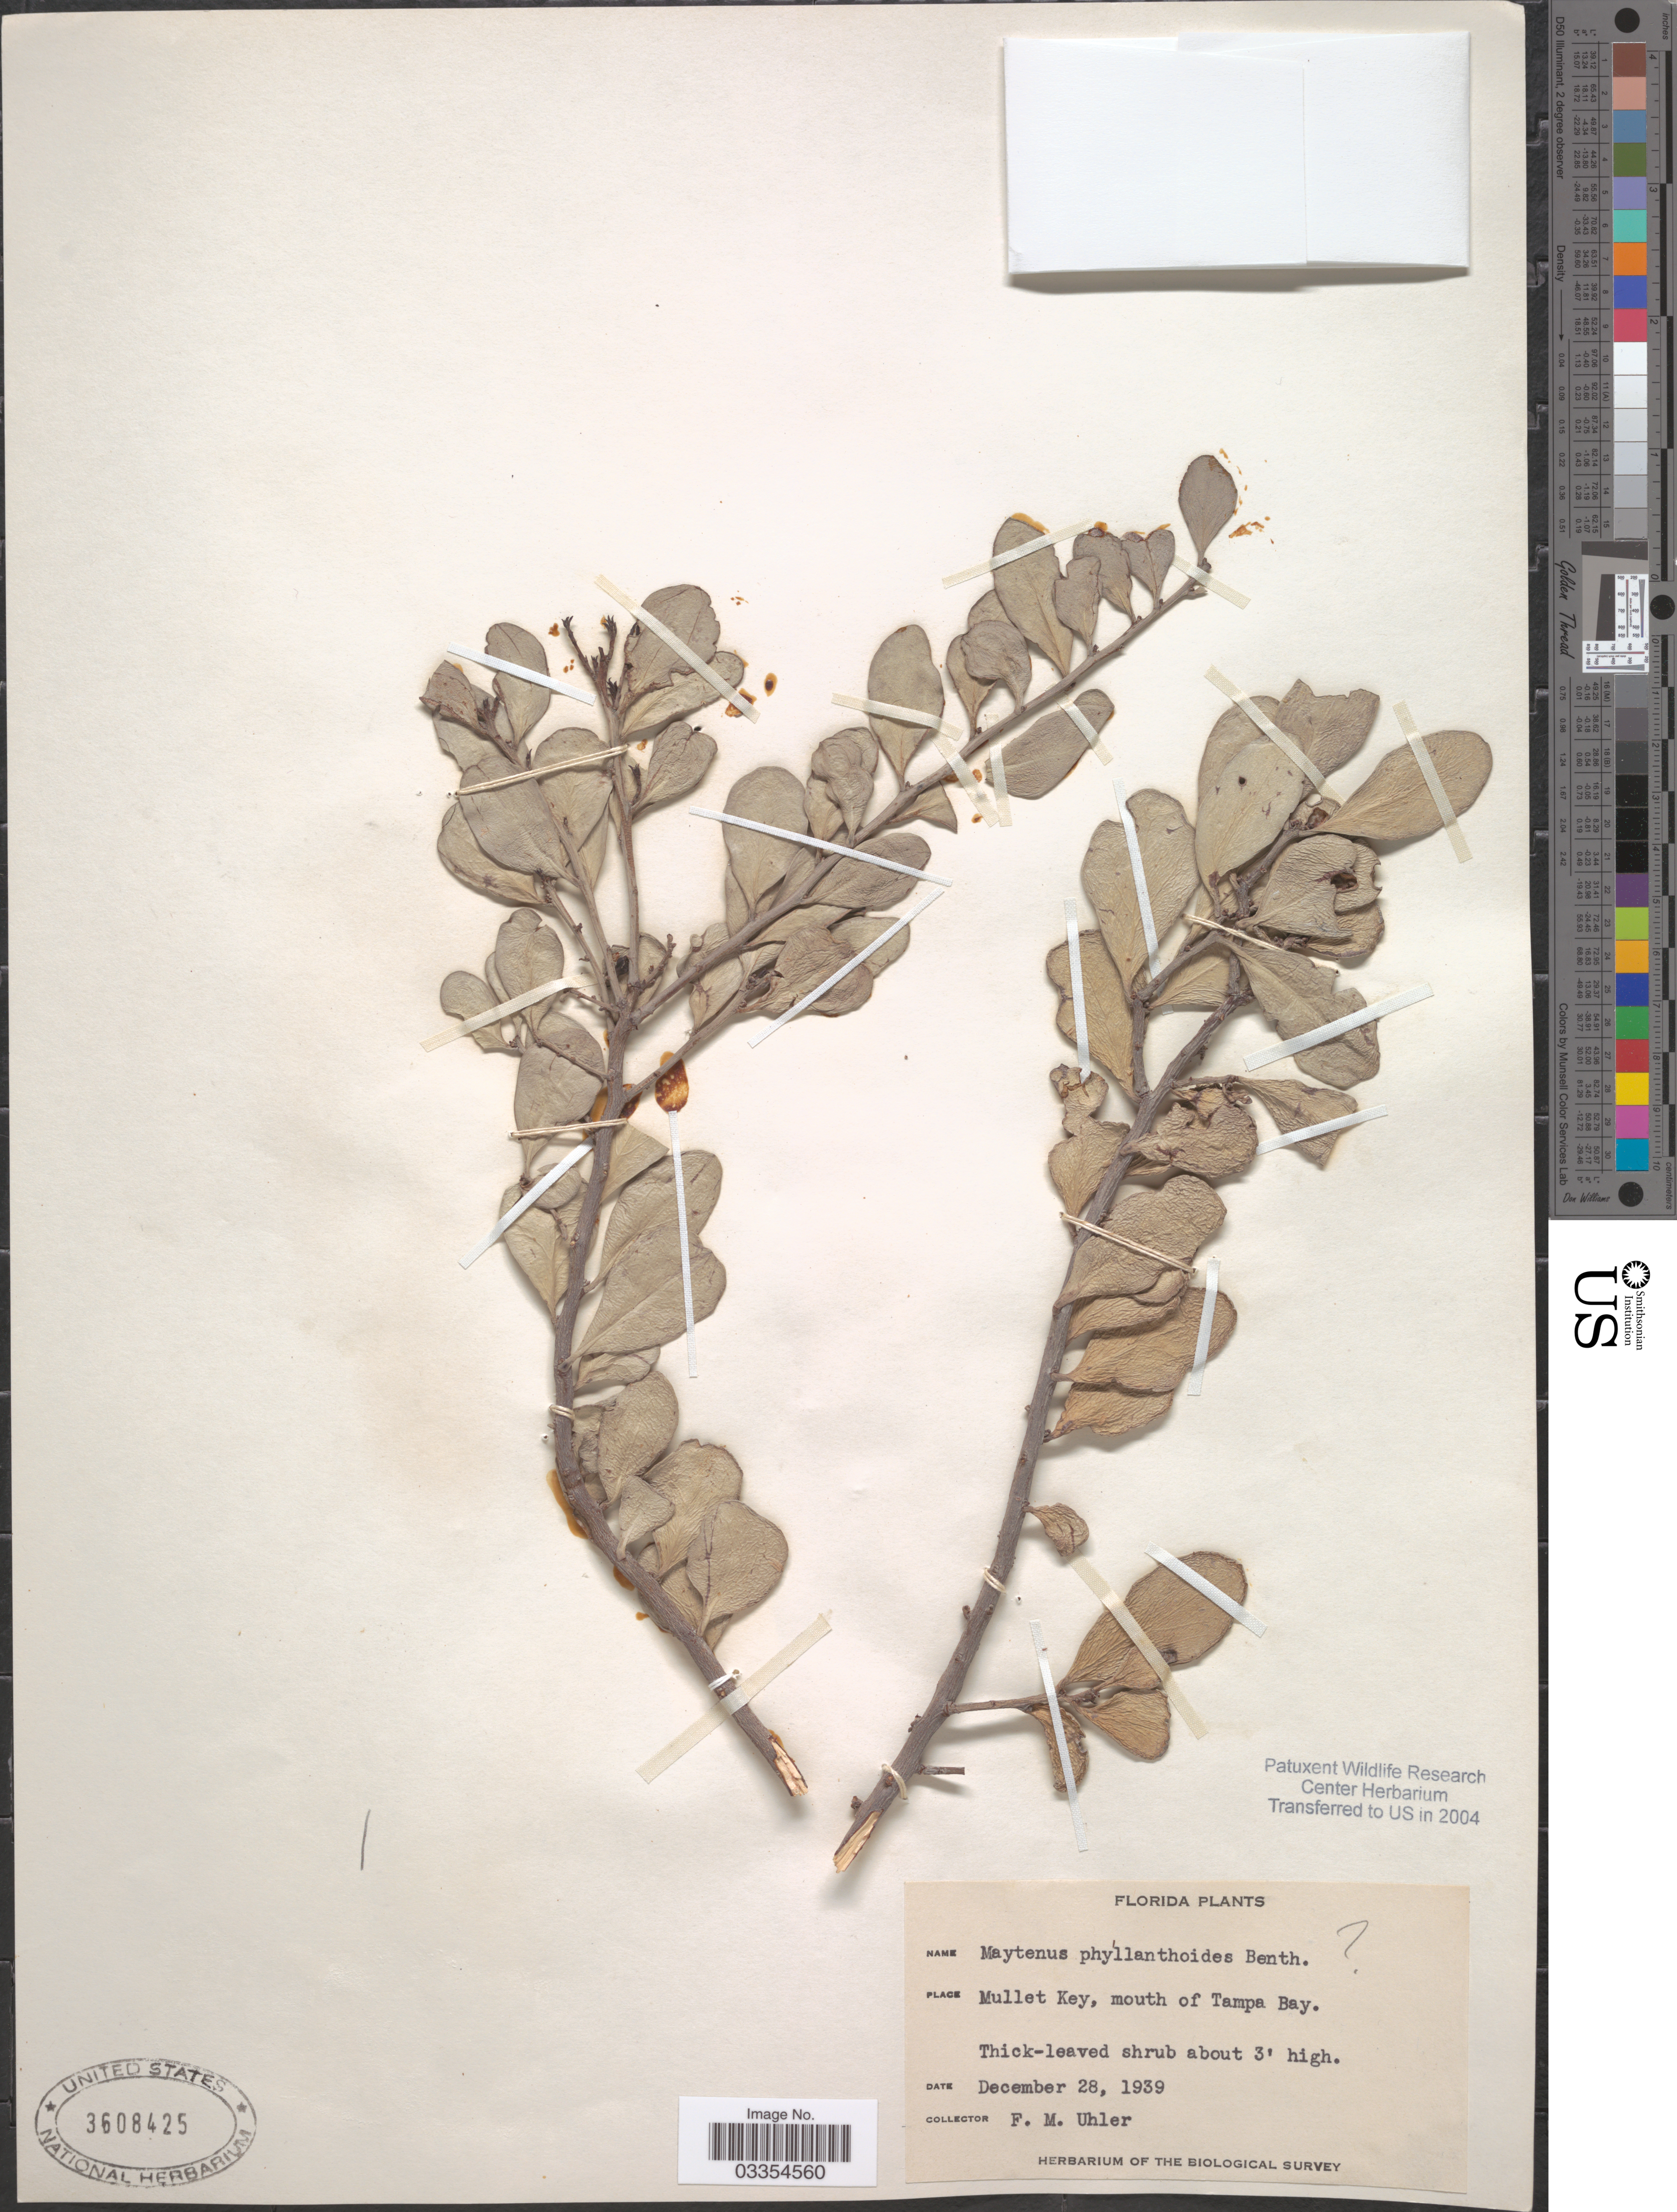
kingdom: Plantae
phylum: Tracheophyta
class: Magnoliopsida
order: Celastrales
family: Celastraceae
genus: Tricerma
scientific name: Tricerma phyllanthoides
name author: (Benth.) Lundell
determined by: Strong, Mark T., (BOT), Smithsonian Institution - National Museum of Natural History (UNITED STATES)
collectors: F. M. Uhler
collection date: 1939-12-28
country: United States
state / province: Florida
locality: Mullet Key, mouth of Tampa Bay.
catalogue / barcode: US 3608425